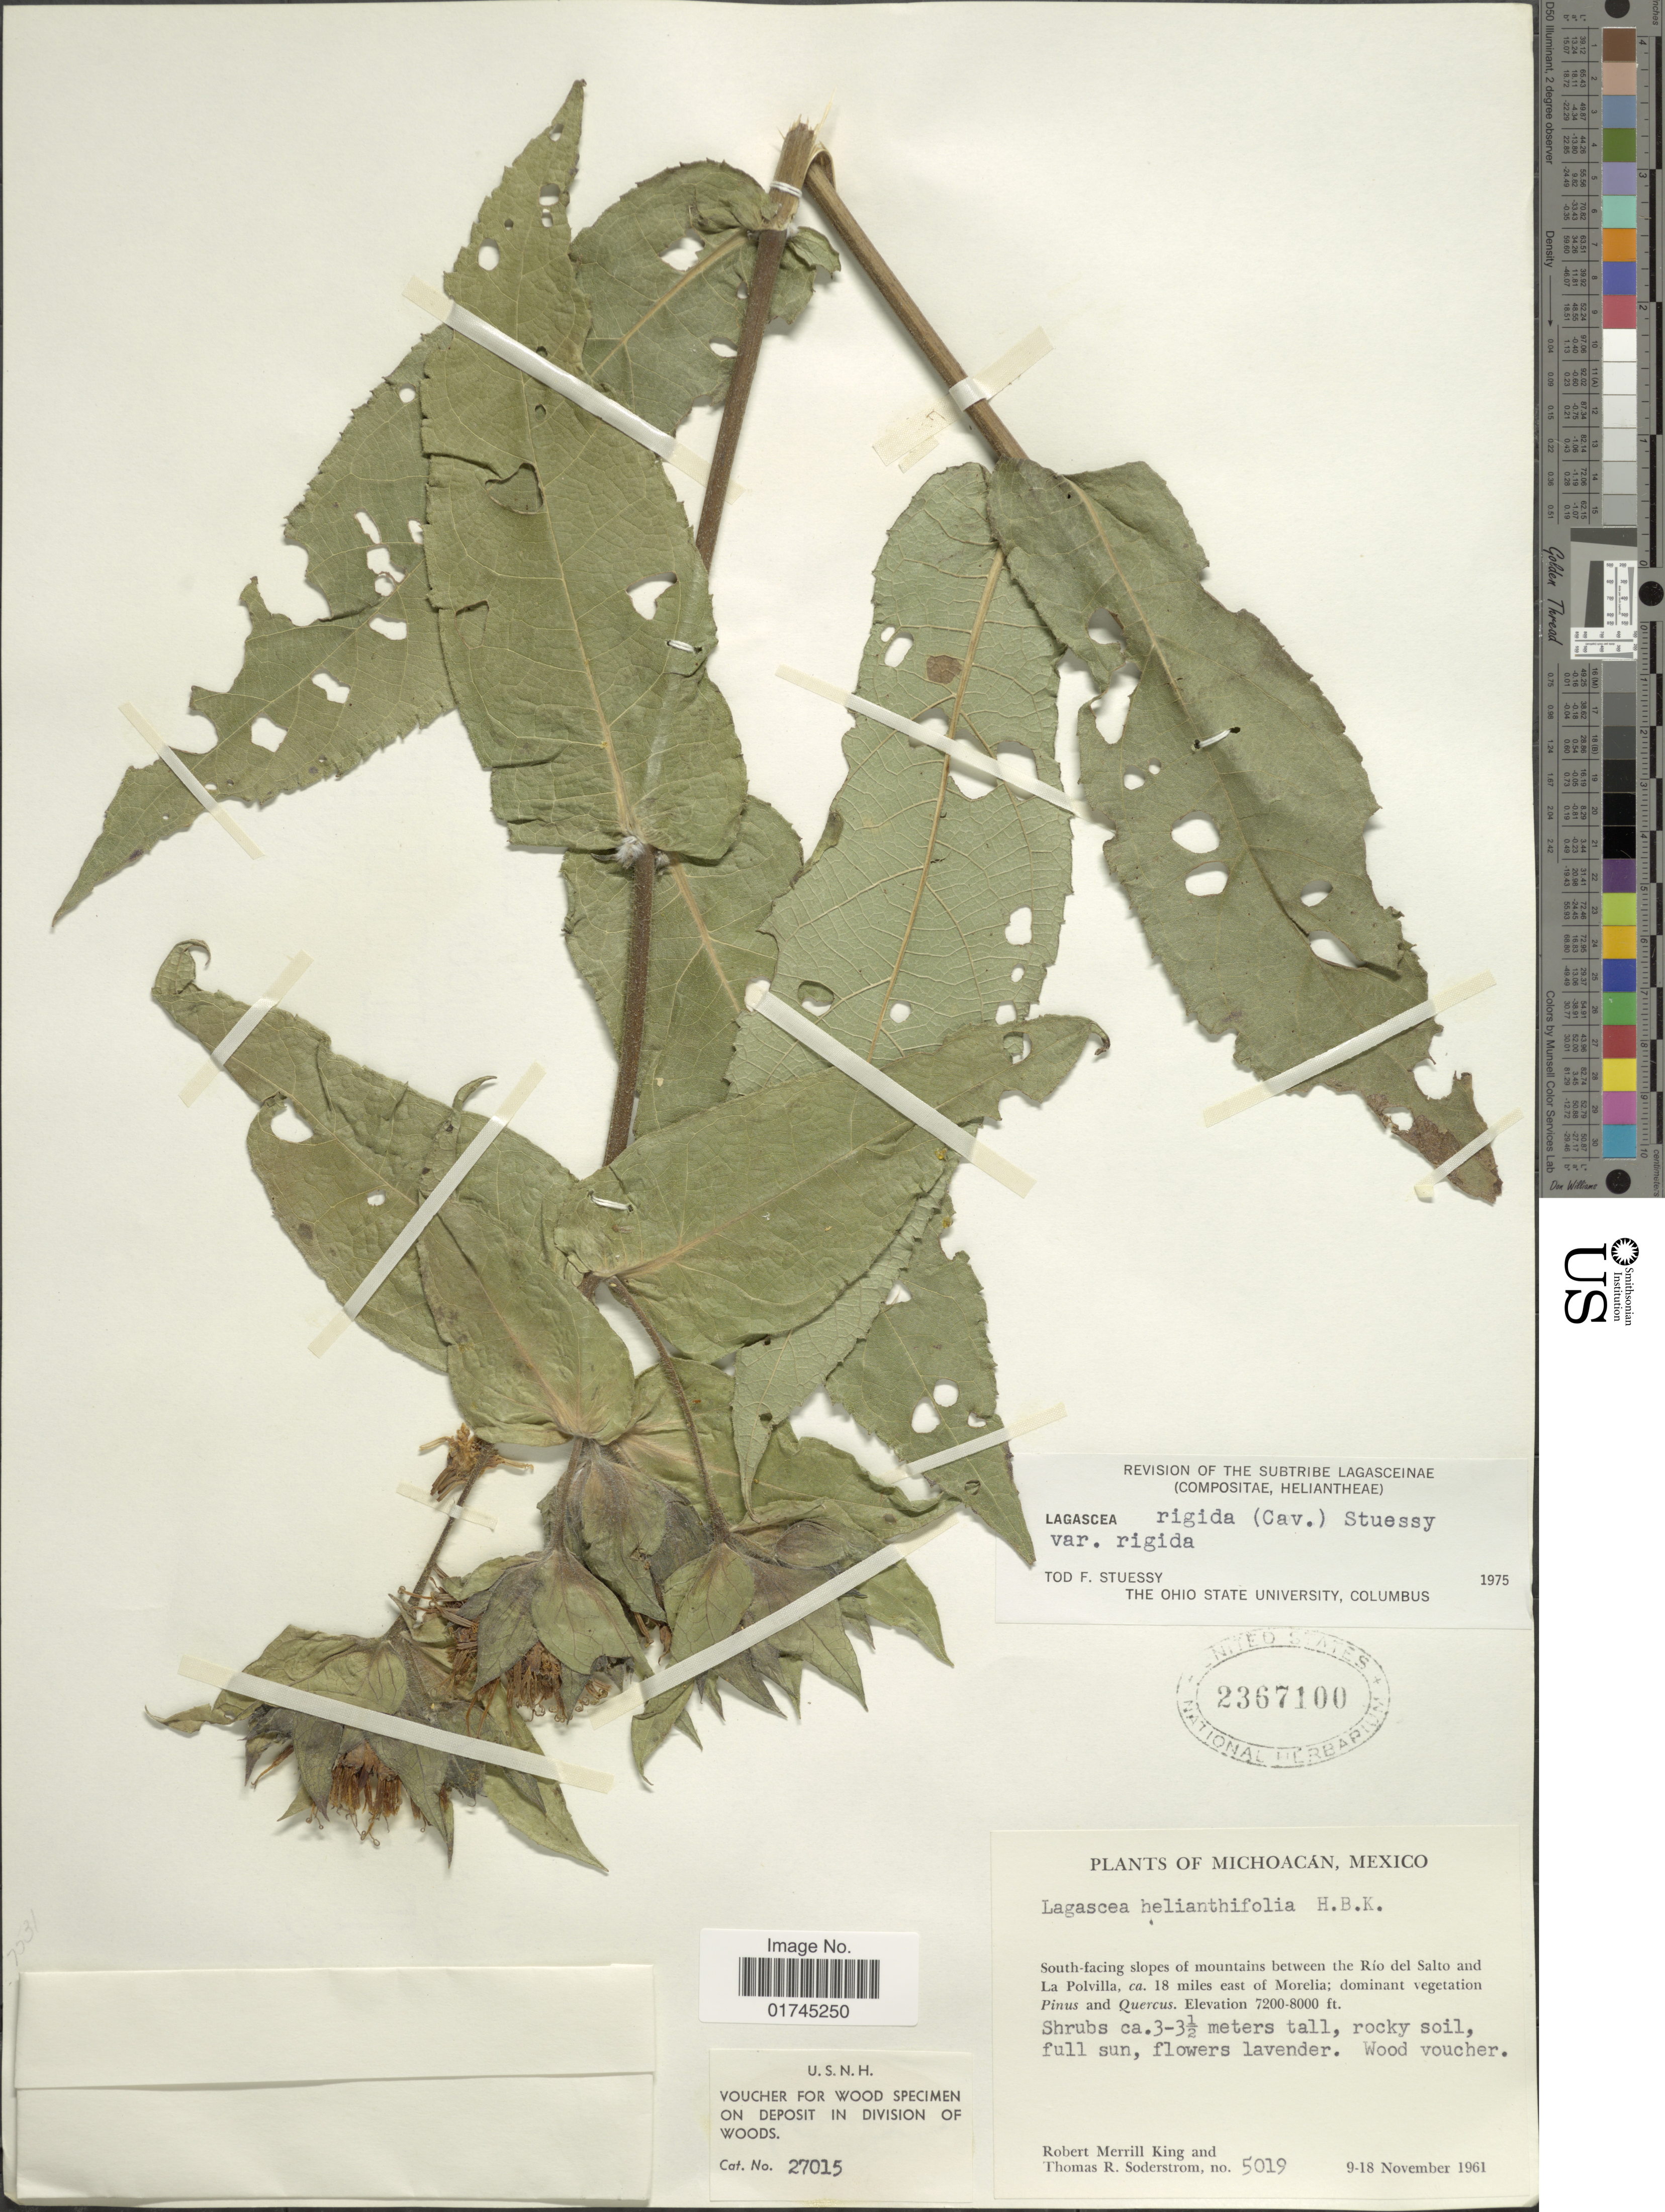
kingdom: Plantae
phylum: Tracheophyta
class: Magnoliopsida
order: Asterales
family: Asteraceae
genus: Lagascea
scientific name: Lagascea helianthifolia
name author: Kunth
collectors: R. M. King & T. R. Soderstrom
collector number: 50149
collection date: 1961-11-09/1961-11-18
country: Mexico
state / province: Michoacán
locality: South-facing slopes of mountains between the Río del Salto and La Polvilla, ca. 18 miles east of Morelia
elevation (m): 2195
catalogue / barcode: US 2367100